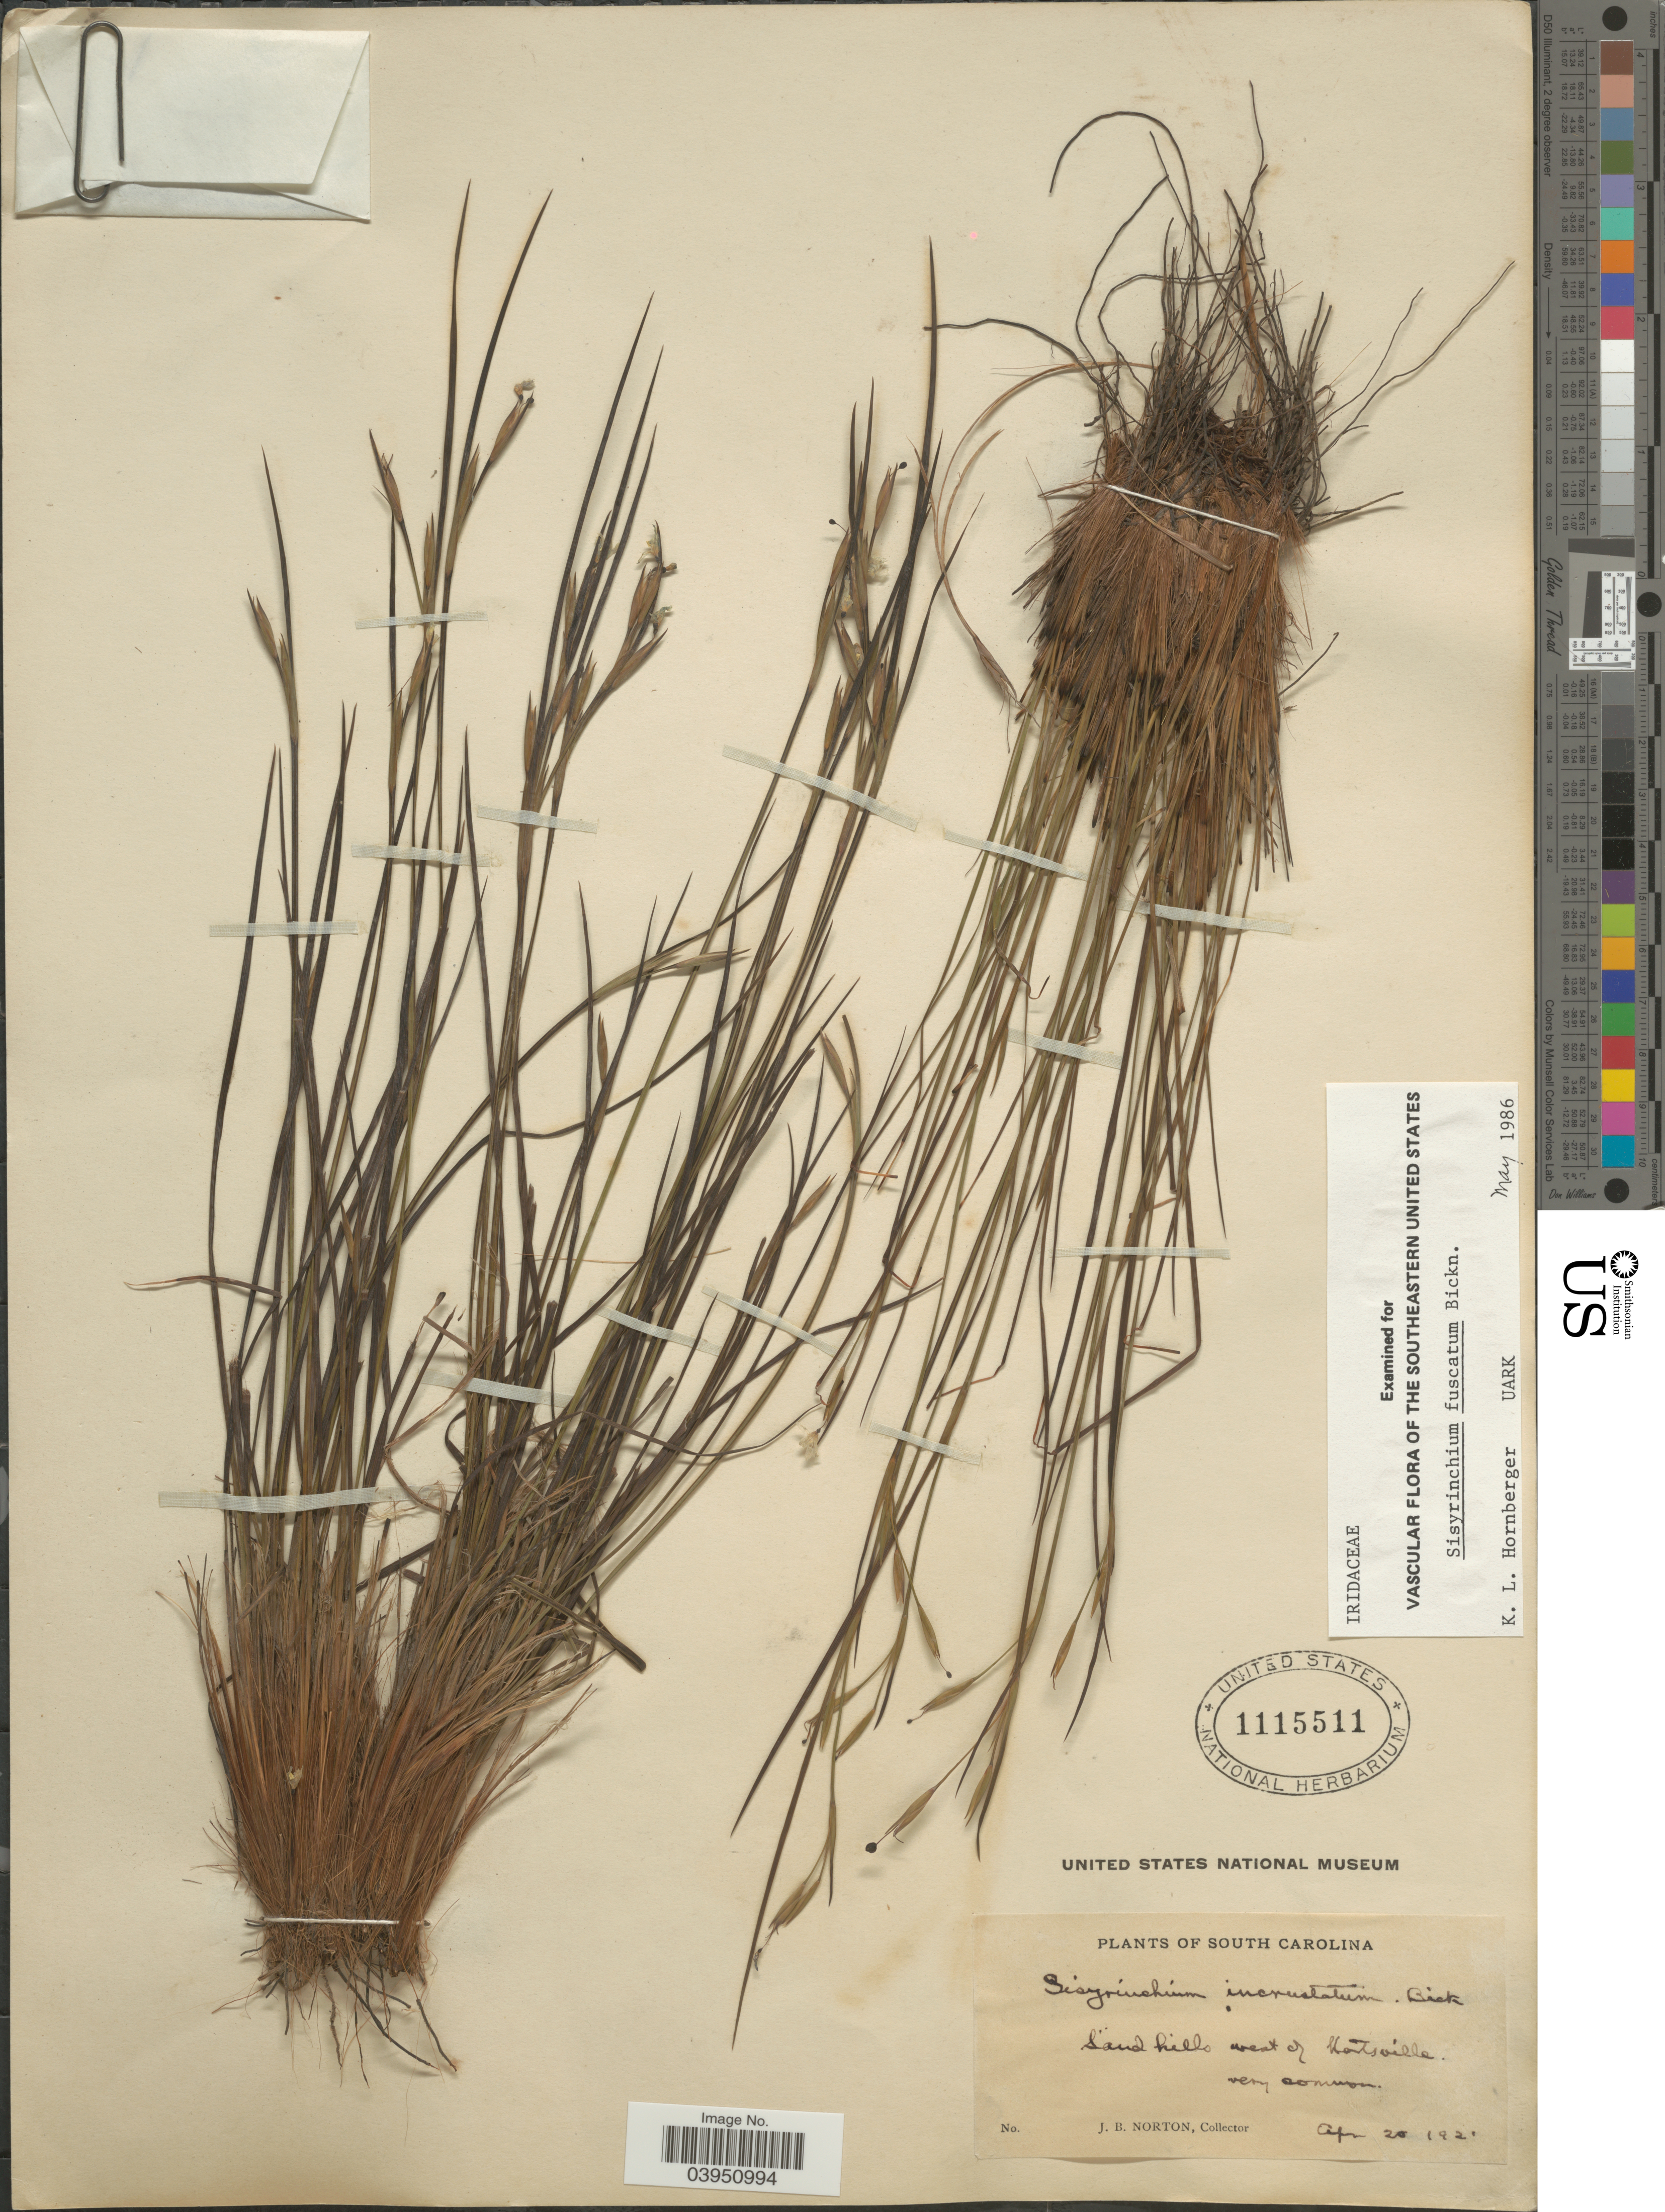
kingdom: Plantae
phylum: Tracheophyta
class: Liliopsida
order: Asparagales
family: Iridaceae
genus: Sisyrinchium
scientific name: Sisyrinchium fuscatum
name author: E.P. Bicknell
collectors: J. B. Norton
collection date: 1921-04-20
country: United States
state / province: South Carolina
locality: Sand hills west of Hartsville.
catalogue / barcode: US 1115511